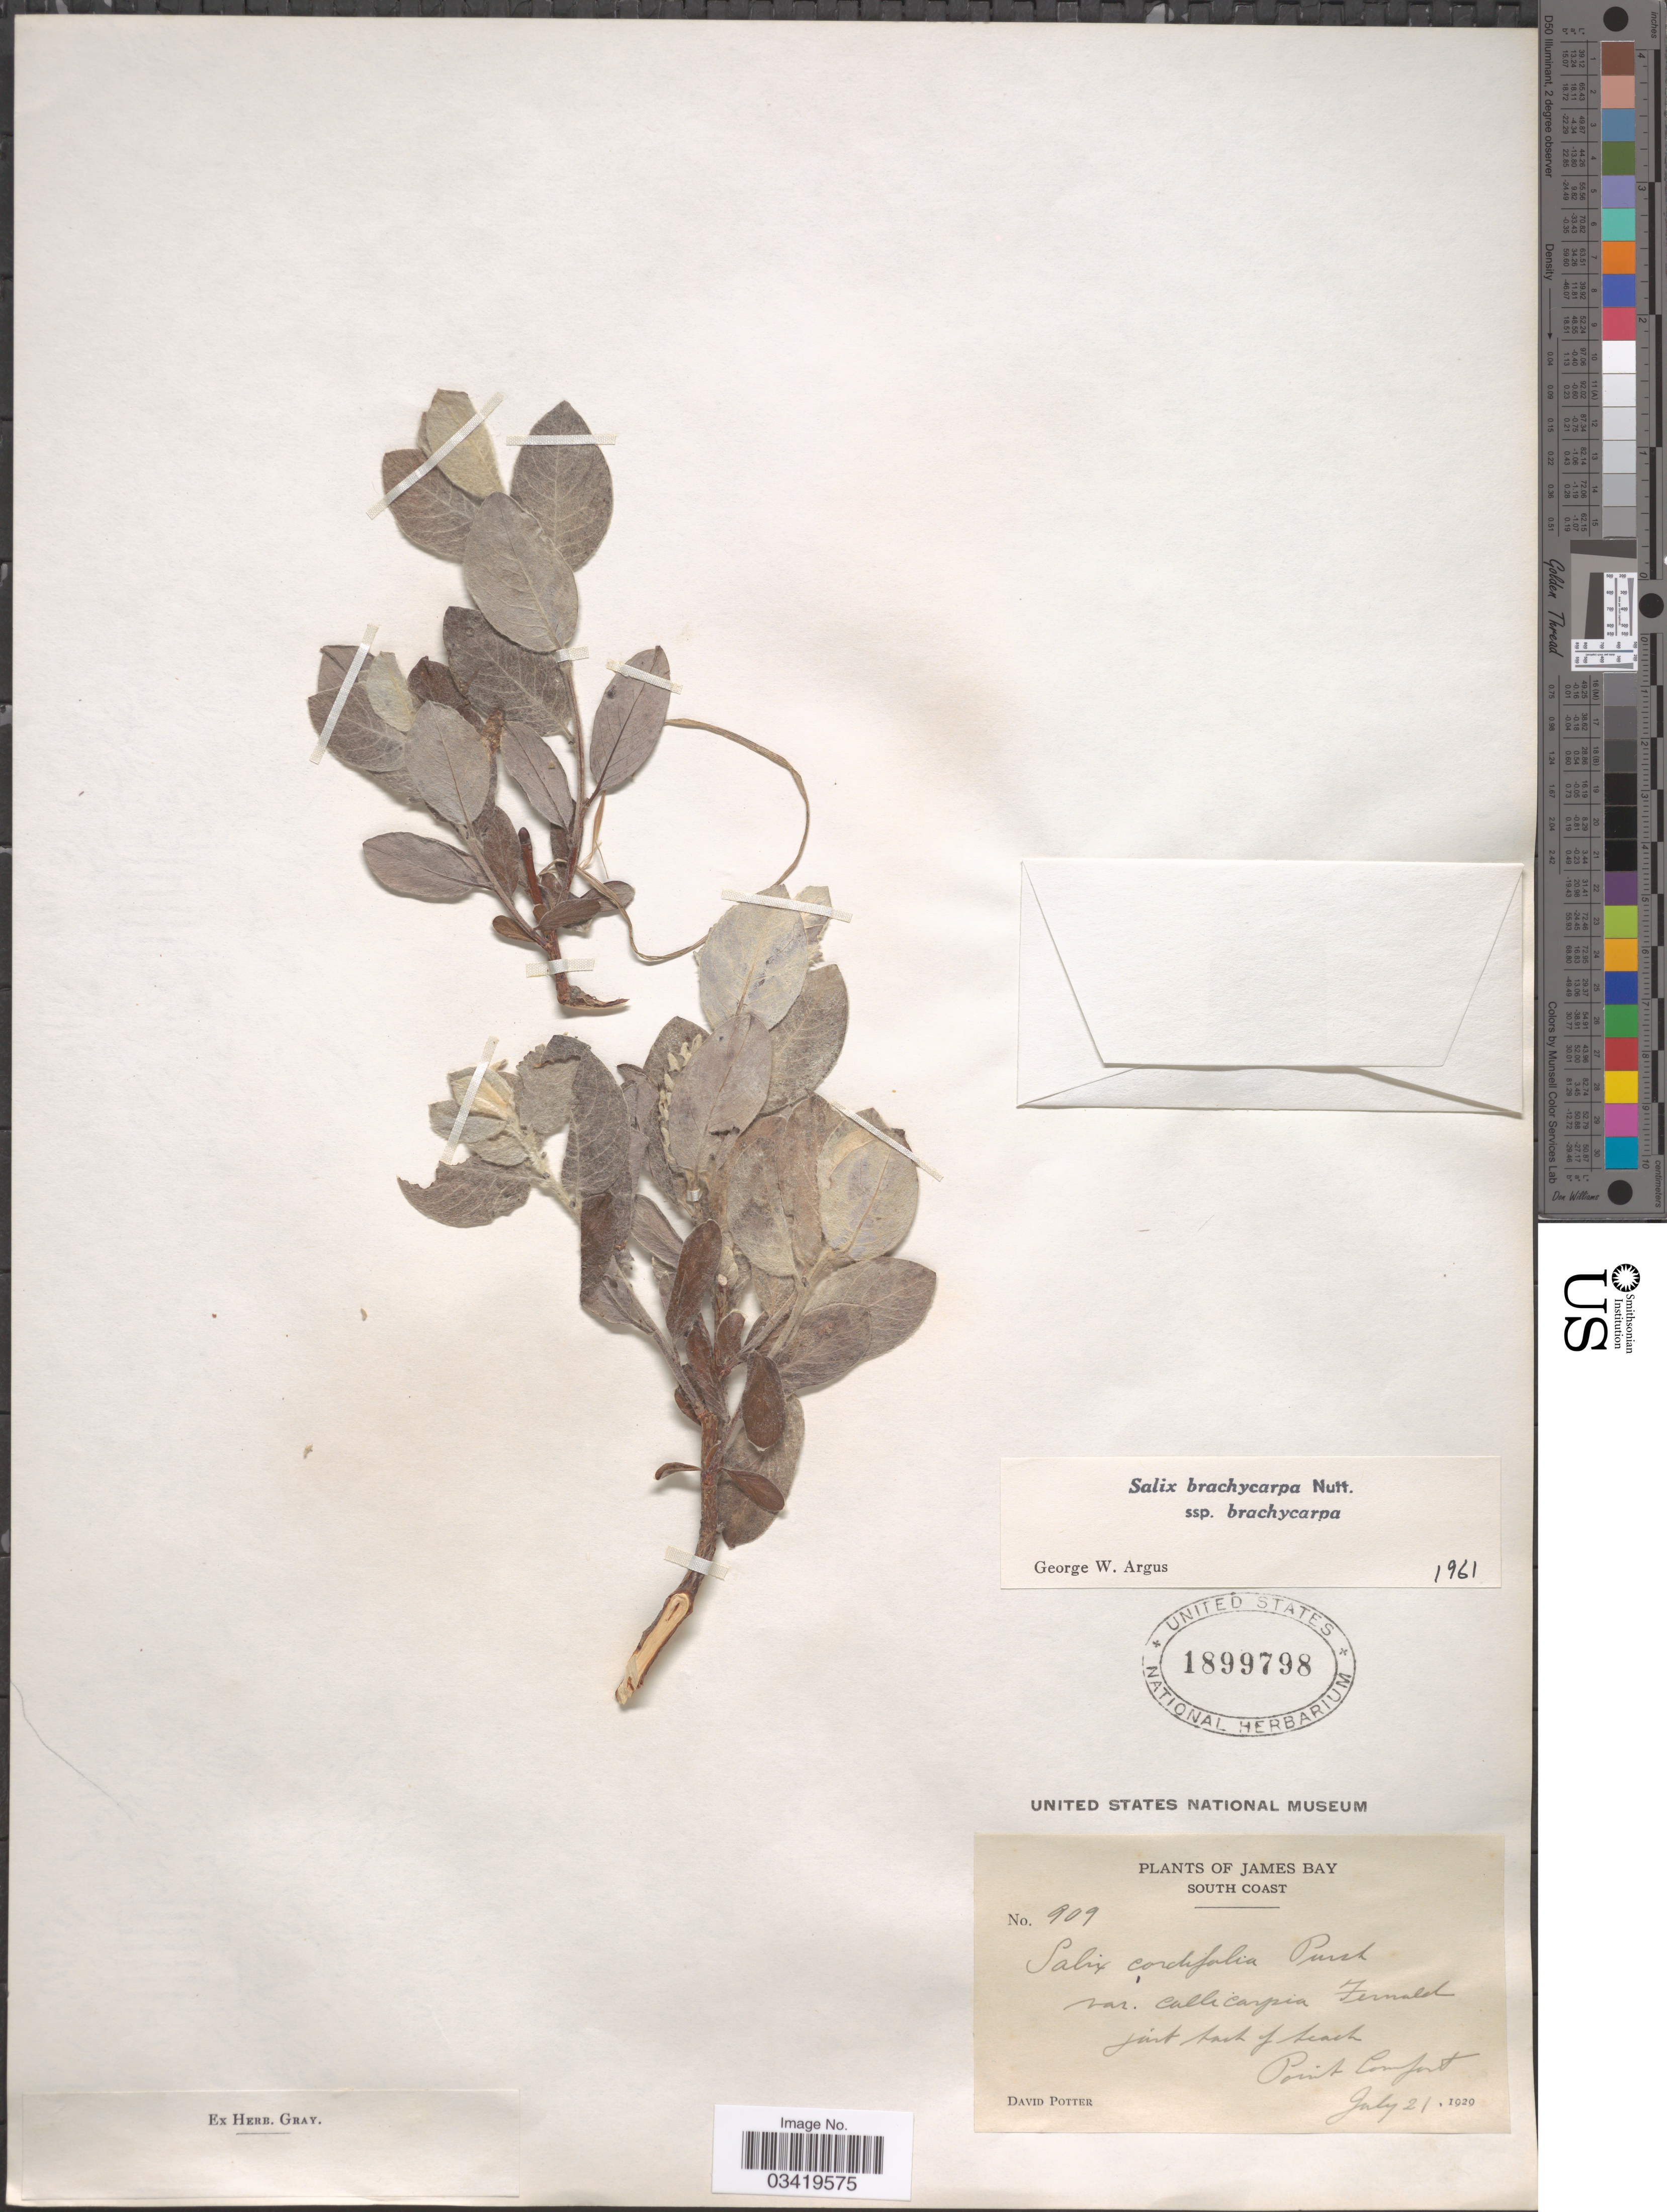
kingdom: Plantae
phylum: Tracheophyta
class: Magnoliopsida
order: Malpighiales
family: Salicaceae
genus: Salix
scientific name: Salix brachycarpa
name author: Nutt.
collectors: D. Potter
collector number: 909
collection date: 1929-07-21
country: Canada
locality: James Bay. South Coast. Just back of beach. Point Comfort.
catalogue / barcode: US 1899798